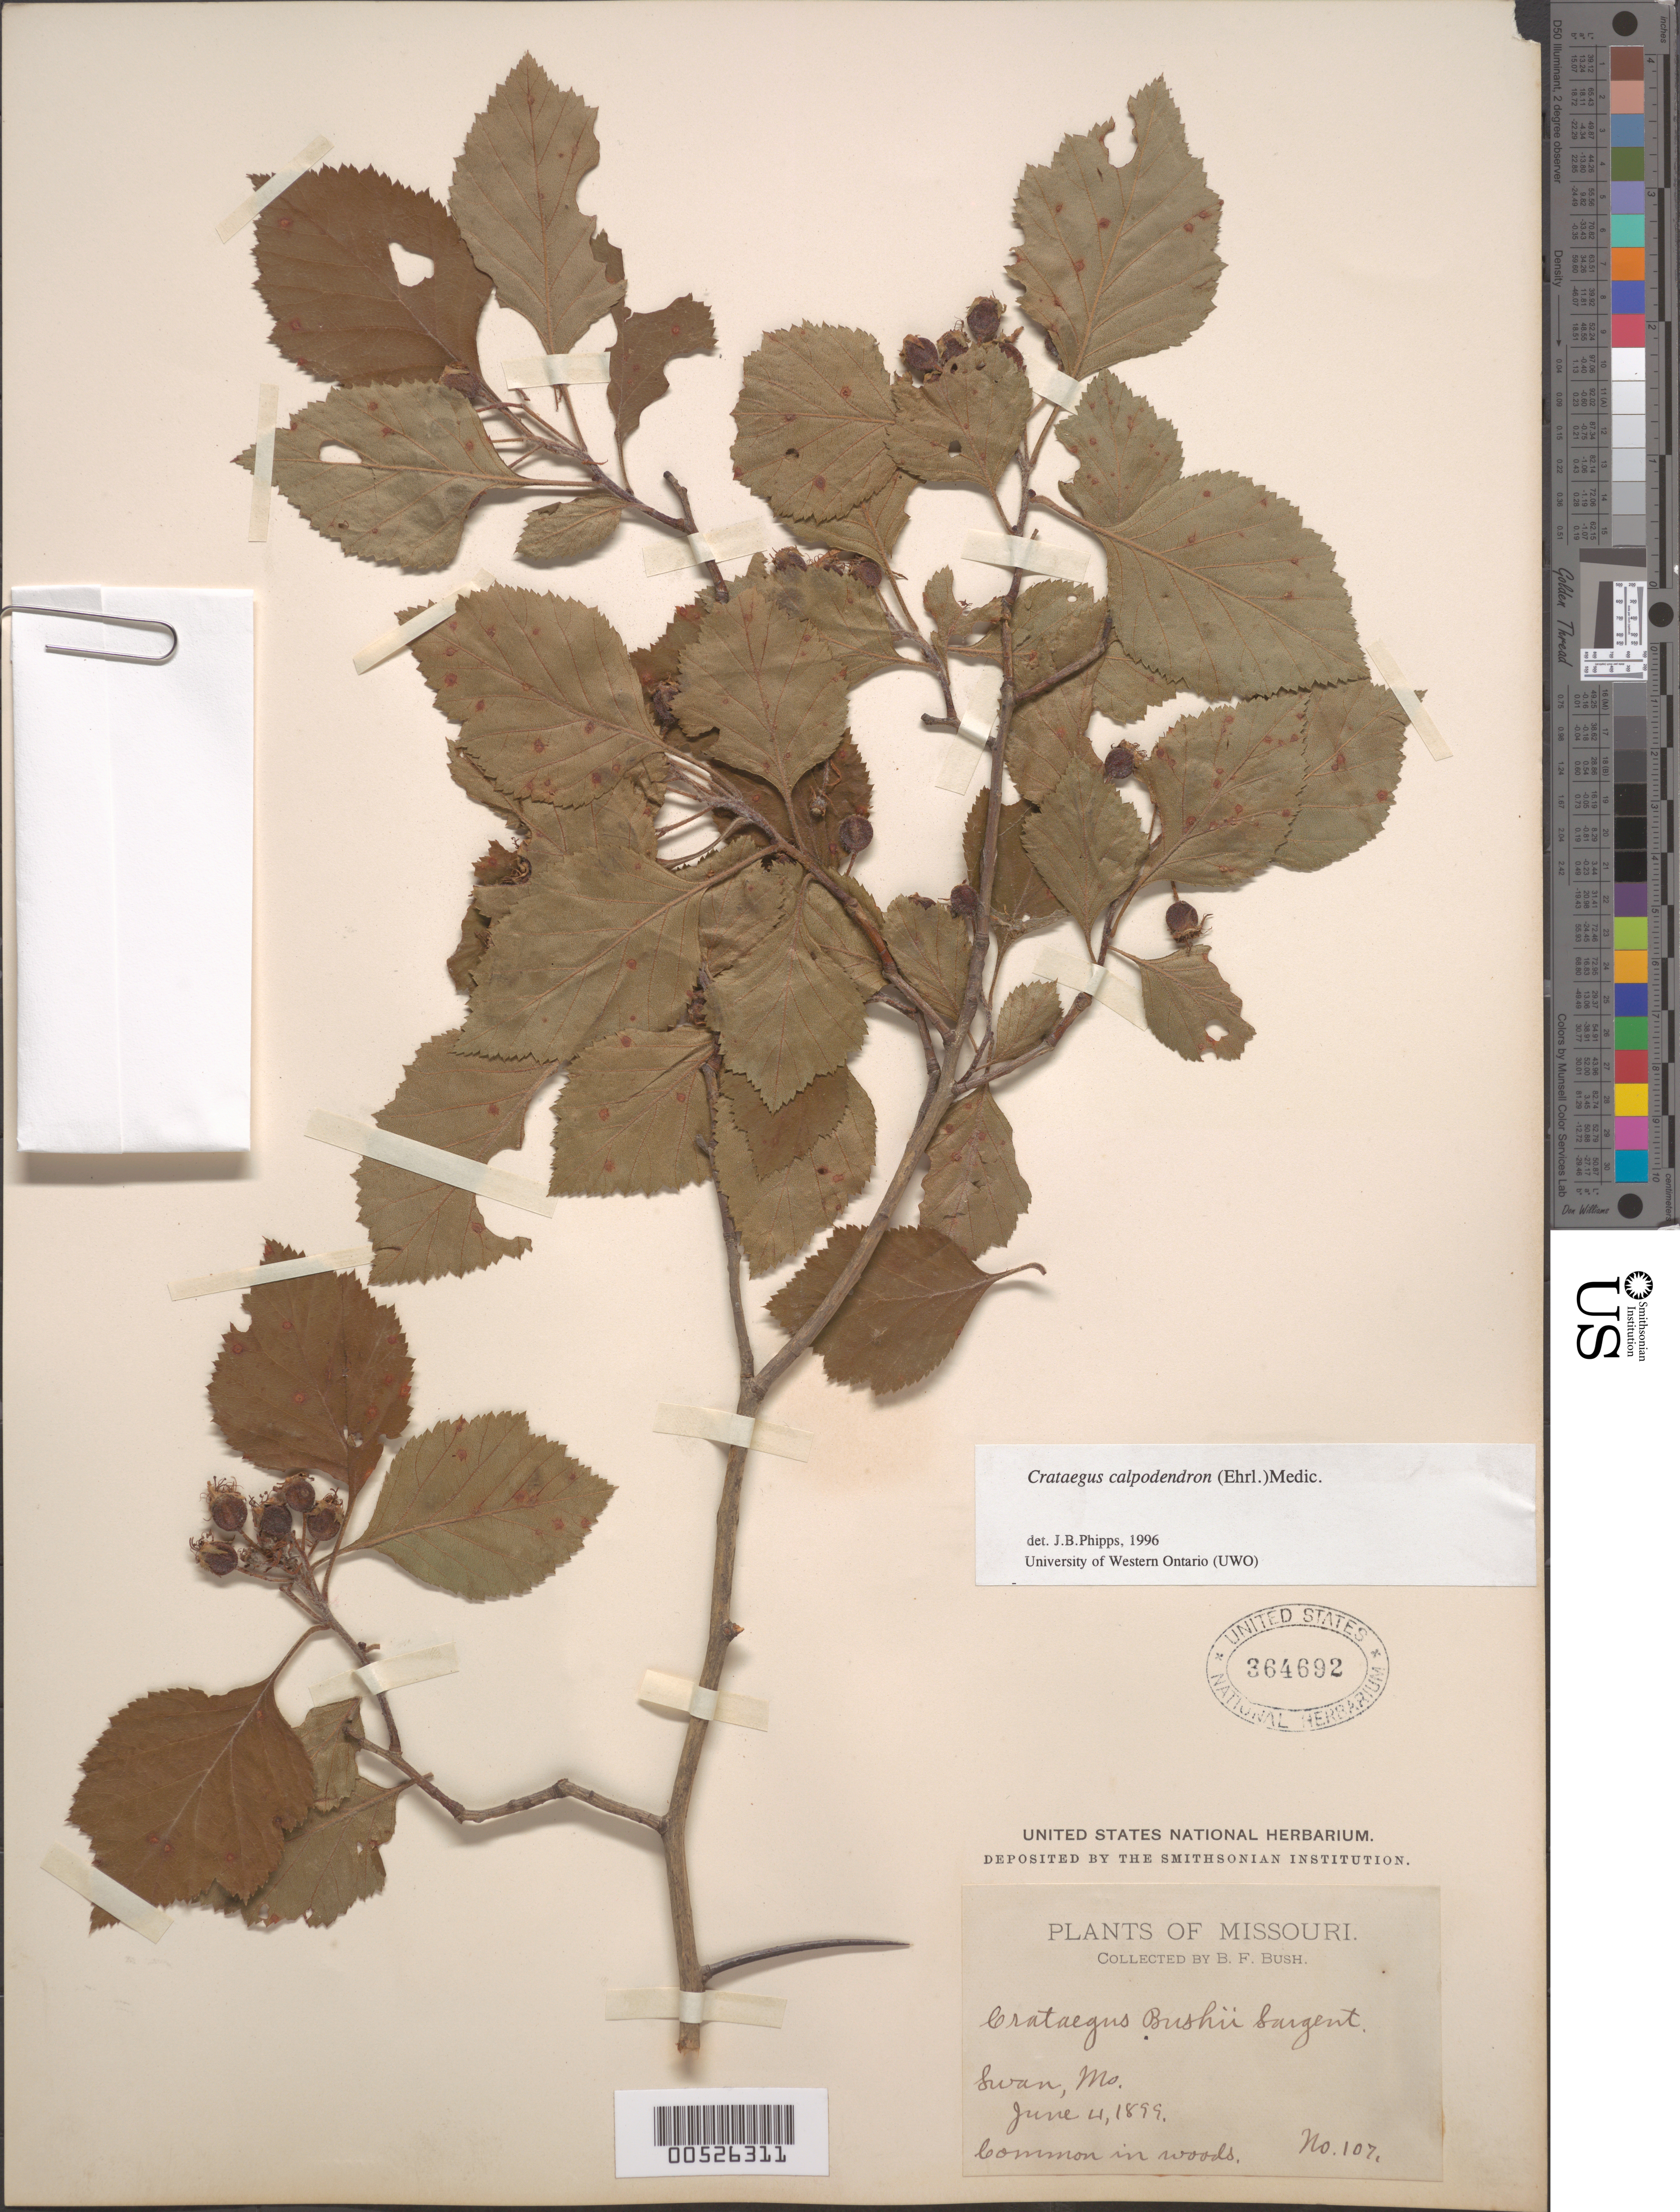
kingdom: Plantae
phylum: Tracheophyta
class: Magnoliopsida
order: Rosales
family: Rosaceae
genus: Crataegus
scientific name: Crataegus calpodendron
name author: (Ehrh.) Medik.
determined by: Phipps, James B., (UWO), University of Western Ontario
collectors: B. F. Bush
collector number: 107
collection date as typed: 04 Jun 1899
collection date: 1899-06-04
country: United States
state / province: Missouri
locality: Swan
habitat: In woods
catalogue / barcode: US 364692